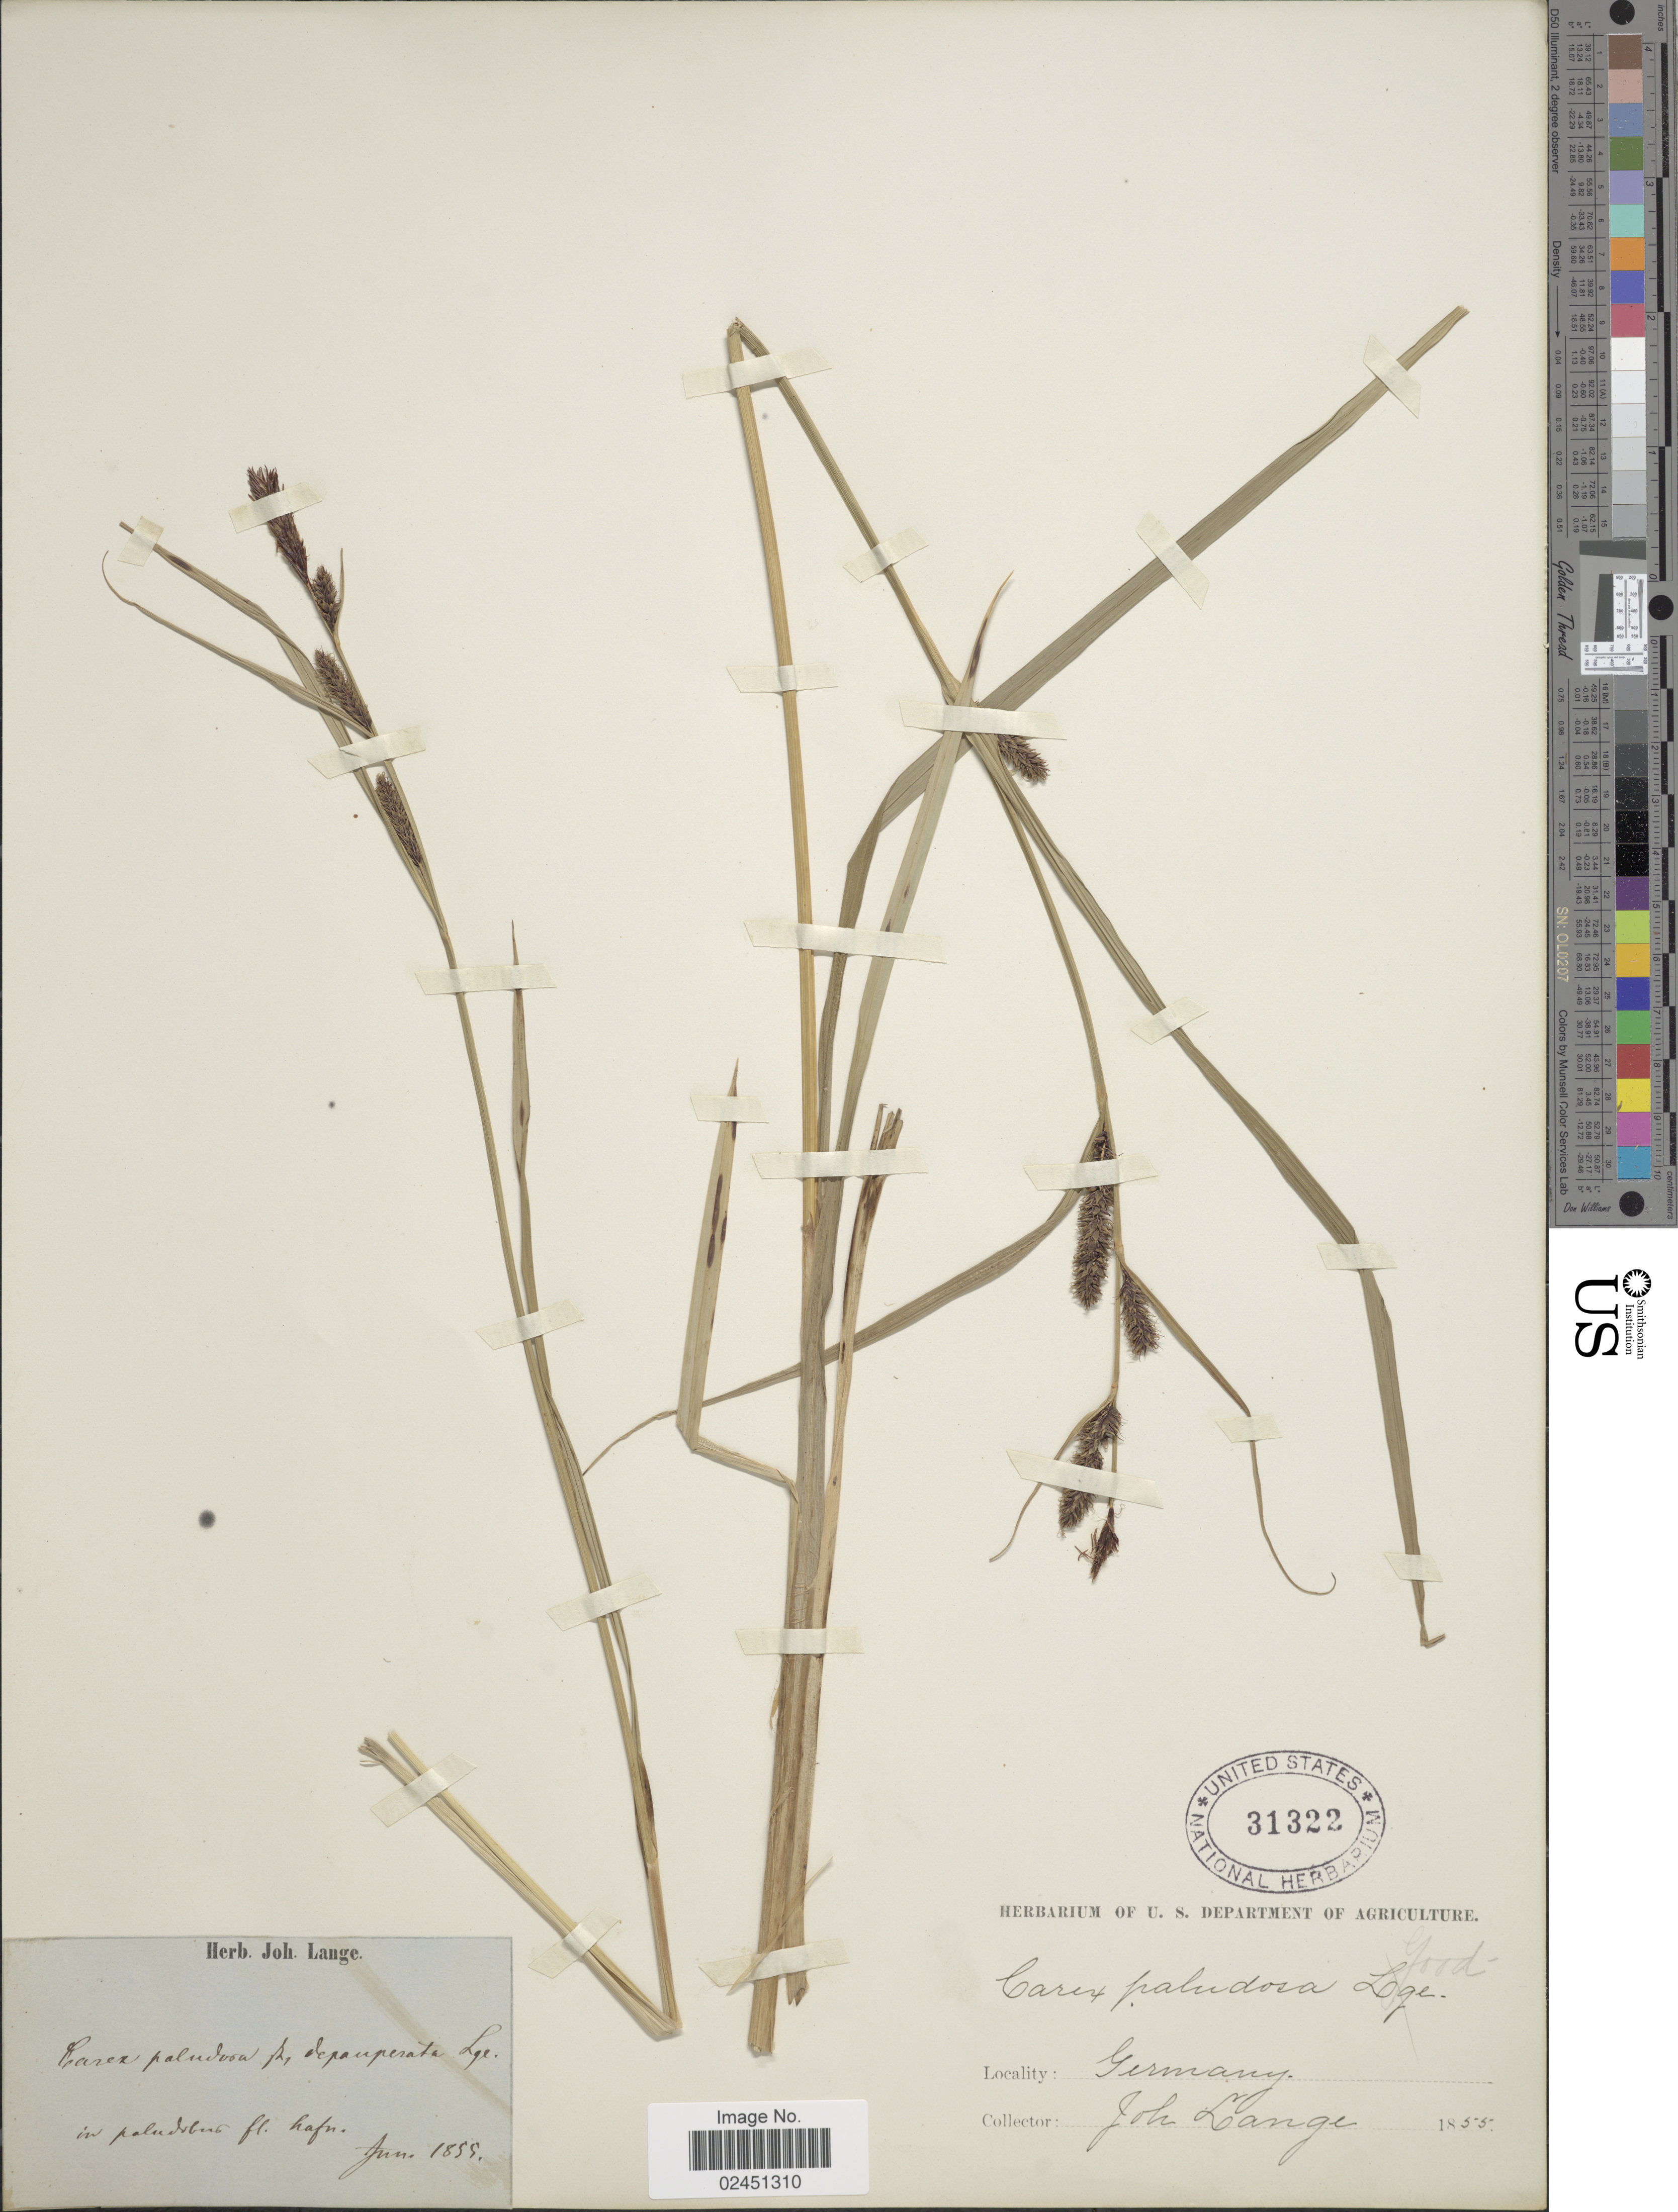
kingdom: Plantae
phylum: Tracheophyta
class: Liliopsida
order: Poales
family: Cyperaceae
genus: Carex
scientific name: Carex acutiformis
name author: Ehrh.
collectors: J. M. C. Lange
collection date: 1855-06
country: Germany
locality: In paludosis fl. hafn.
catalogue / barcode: US 31322